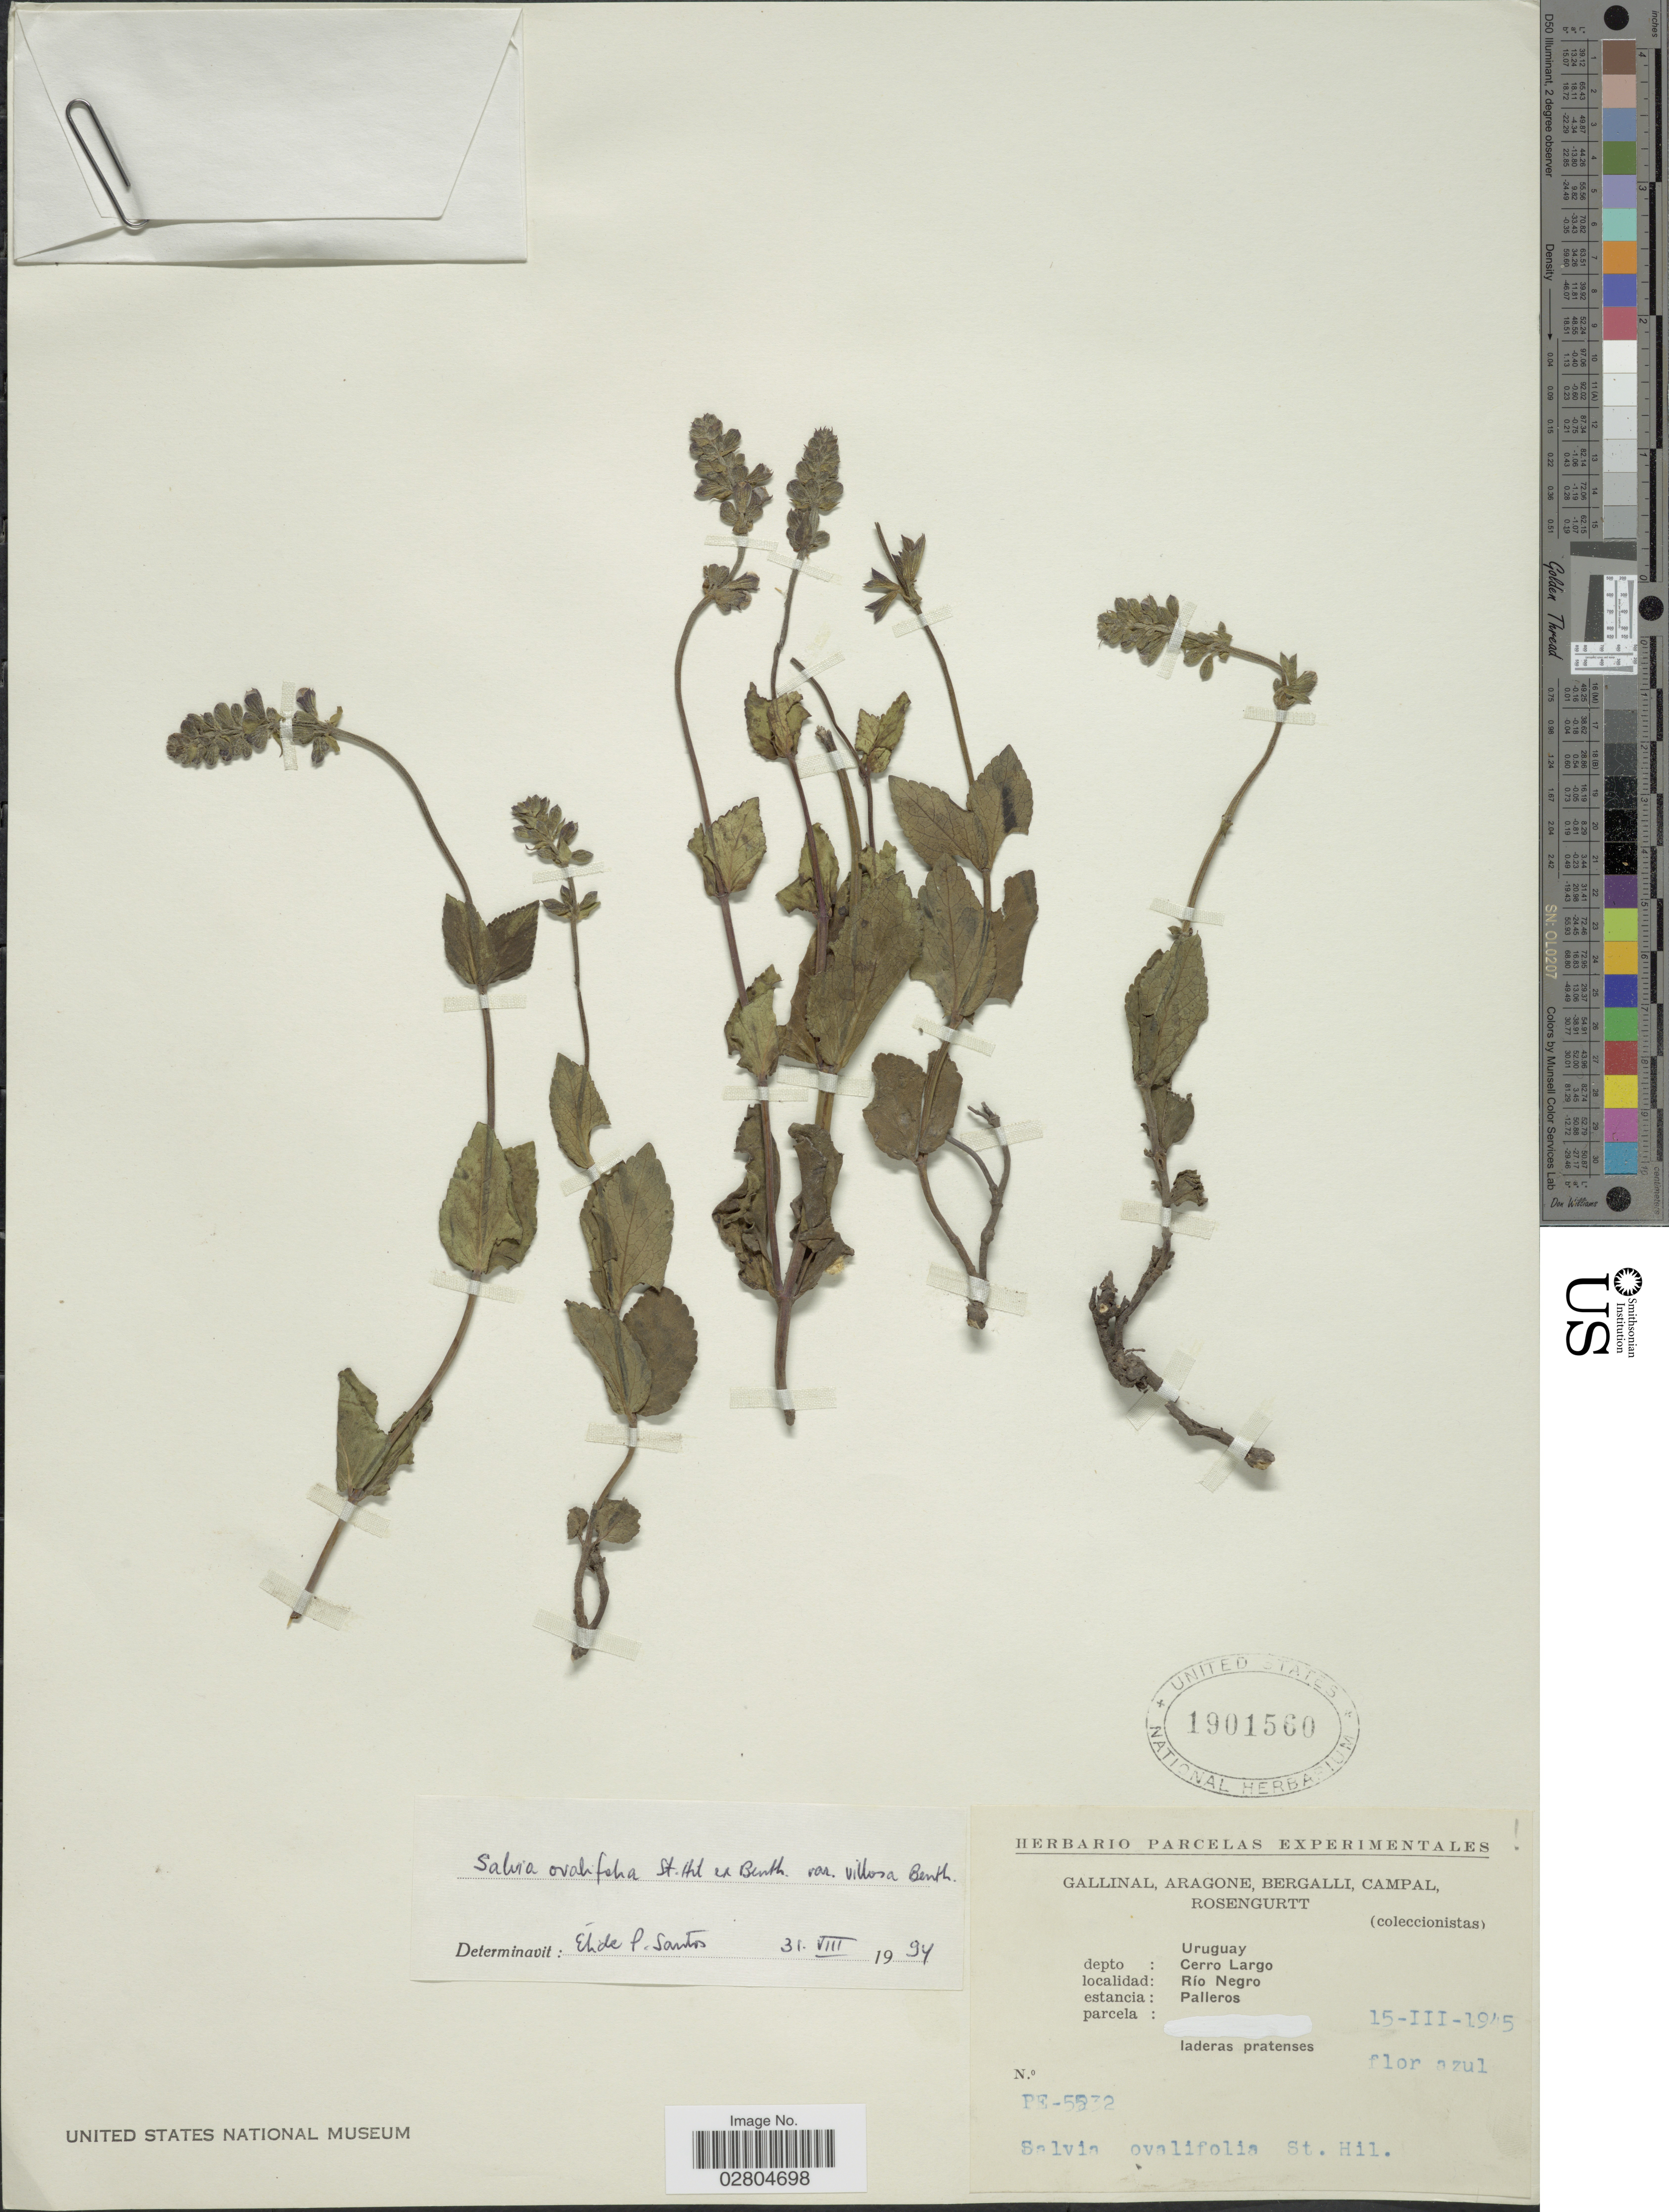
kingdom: Plantae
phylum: Tracheophyta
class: Magnoliopsida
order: Lamiales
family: Lamiaceae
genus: Salvia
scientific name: Salvia ovalifolia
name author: A. St.-Hil. ex Benth.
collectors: B. Rosengurtt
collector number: PE-5832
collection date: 1945-03-15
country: Uruguay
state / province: Rio Negro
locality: Depto: Cerro Largo. Estancia: Palleros.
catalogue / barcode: US 1901560